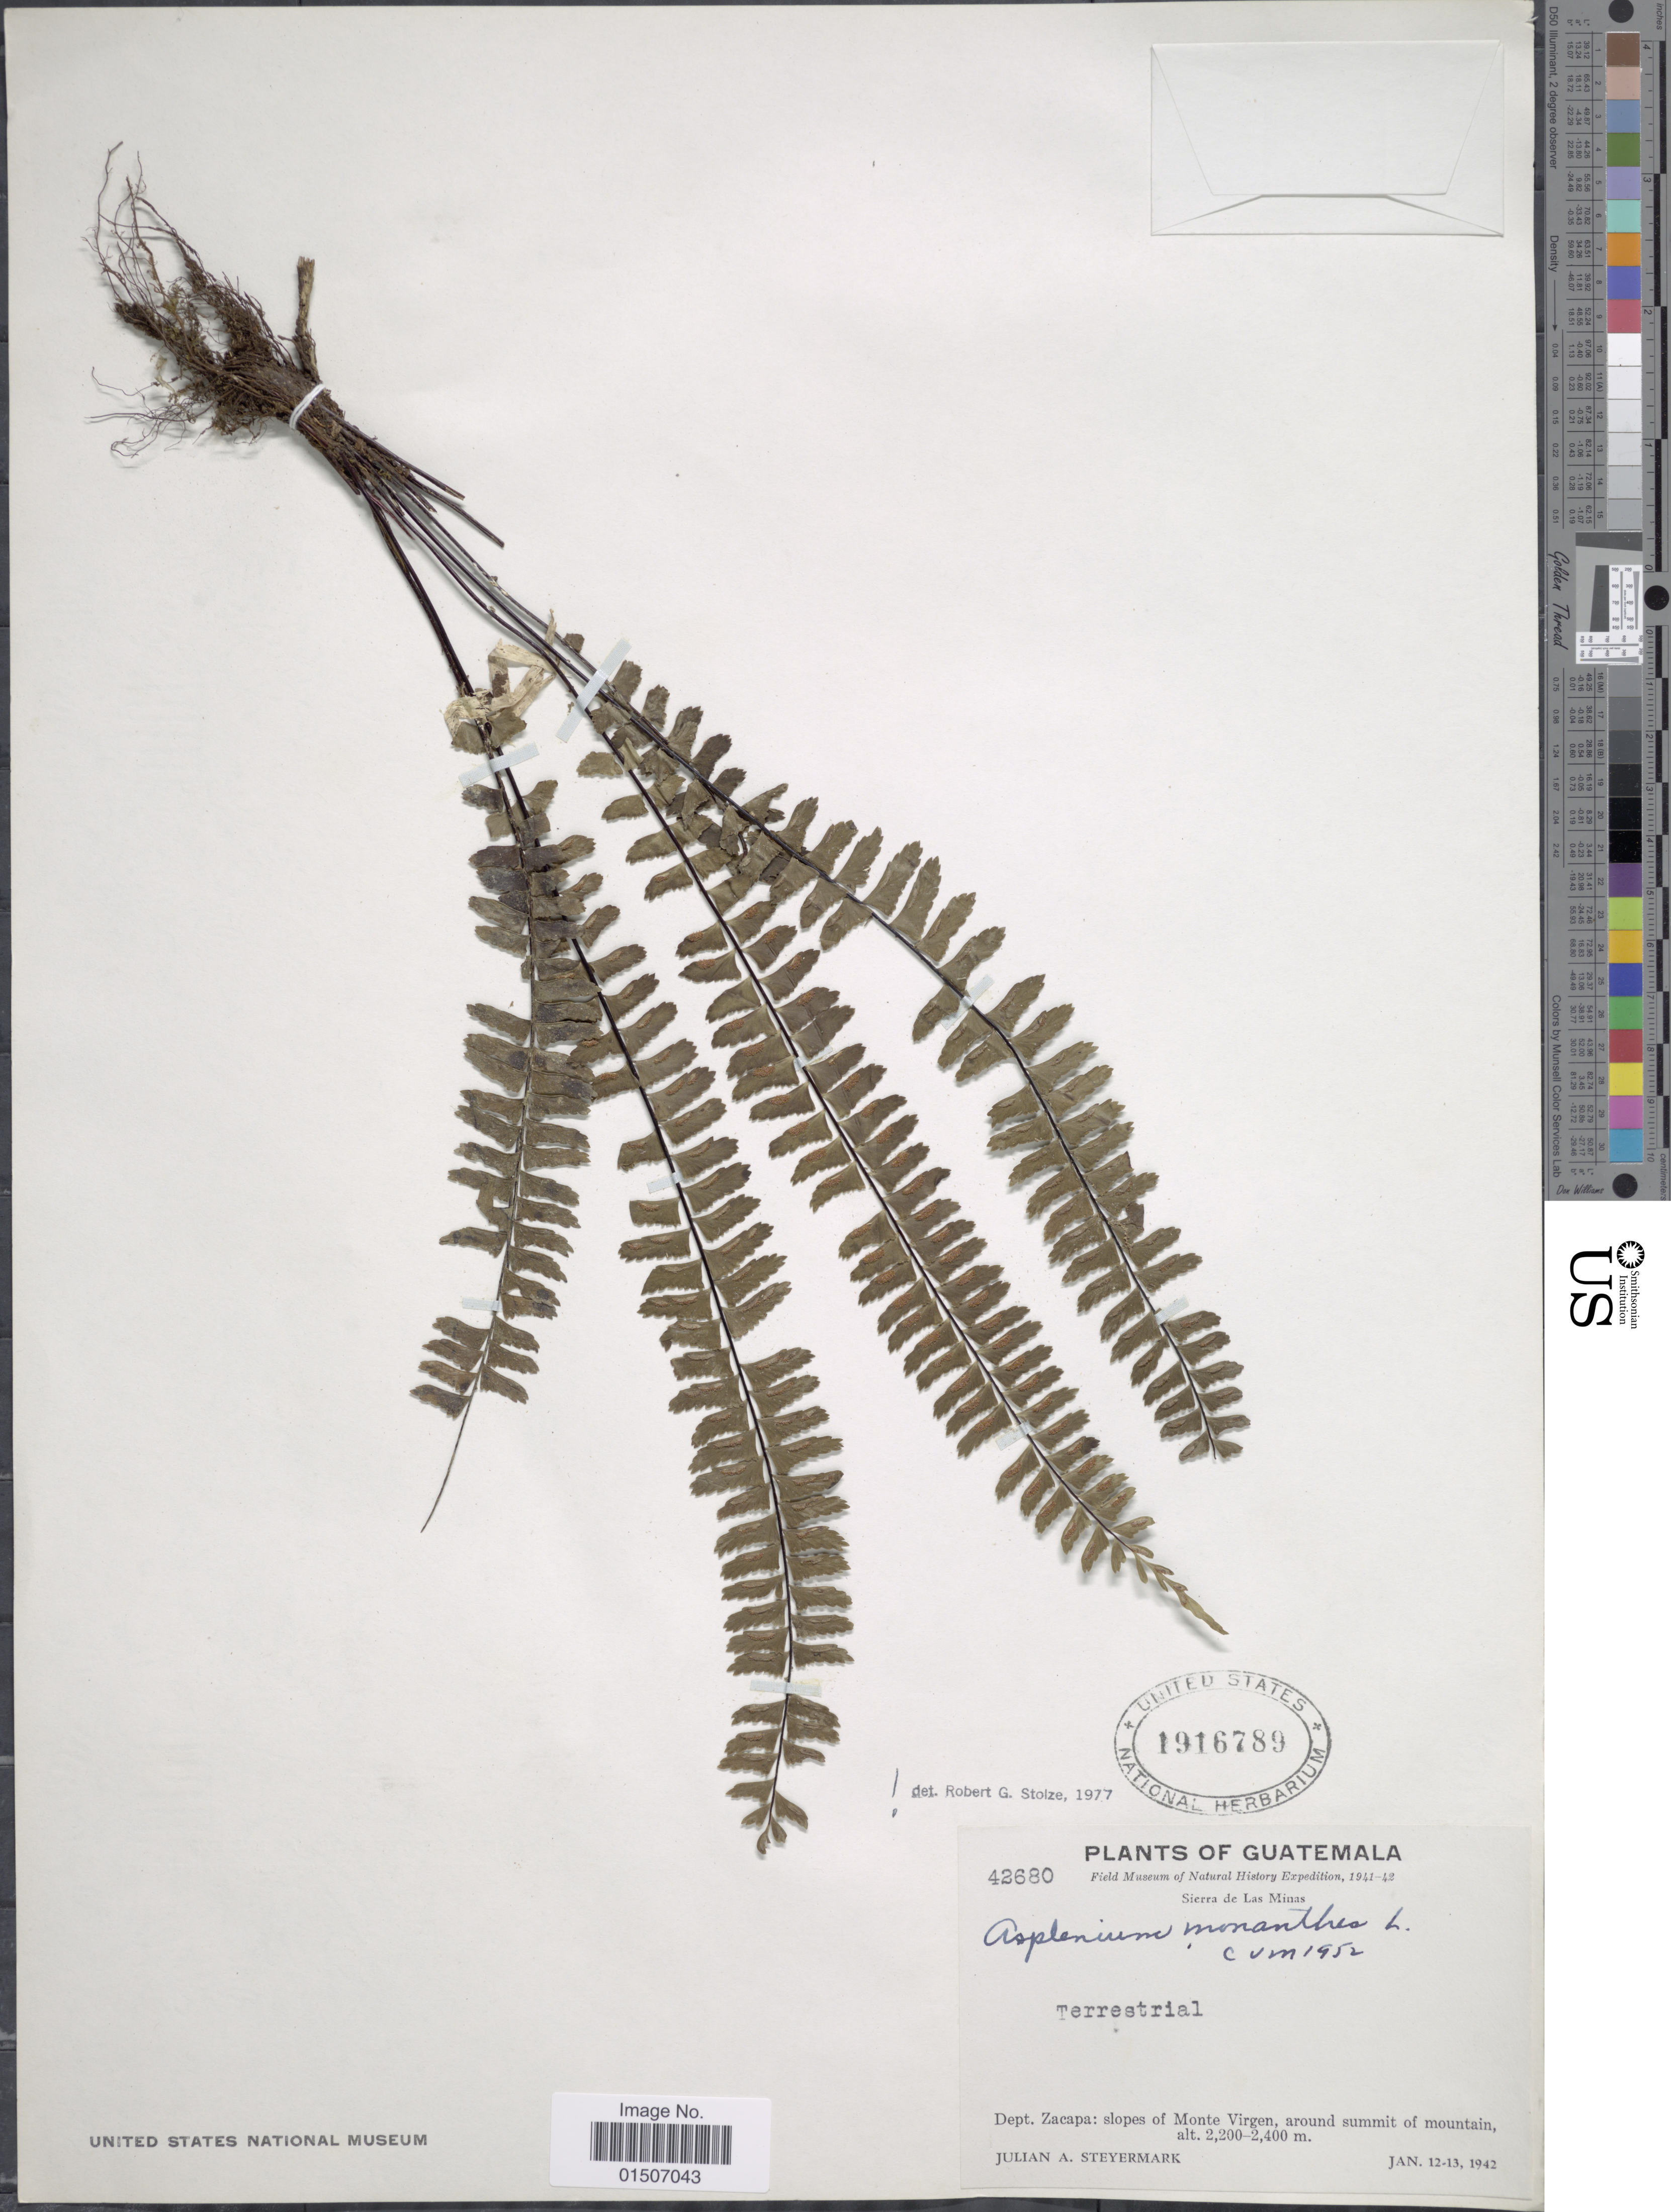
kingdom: Plantae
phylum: Tracheophyta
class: Polypodiopsida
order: Polypodiales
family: Aspleniaceae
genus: Asplenium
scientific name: Asplenium monanthes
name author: L.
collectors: J. Steyermark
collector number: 42680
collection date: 1942-01-12/1942-01-13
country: Guatemala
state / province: Zacapa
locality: Sierra de Las Minas, Dept. Zacapa: slopes of Monte Virgen, around summit of mountain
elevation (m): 2200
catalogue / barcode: US 1916789